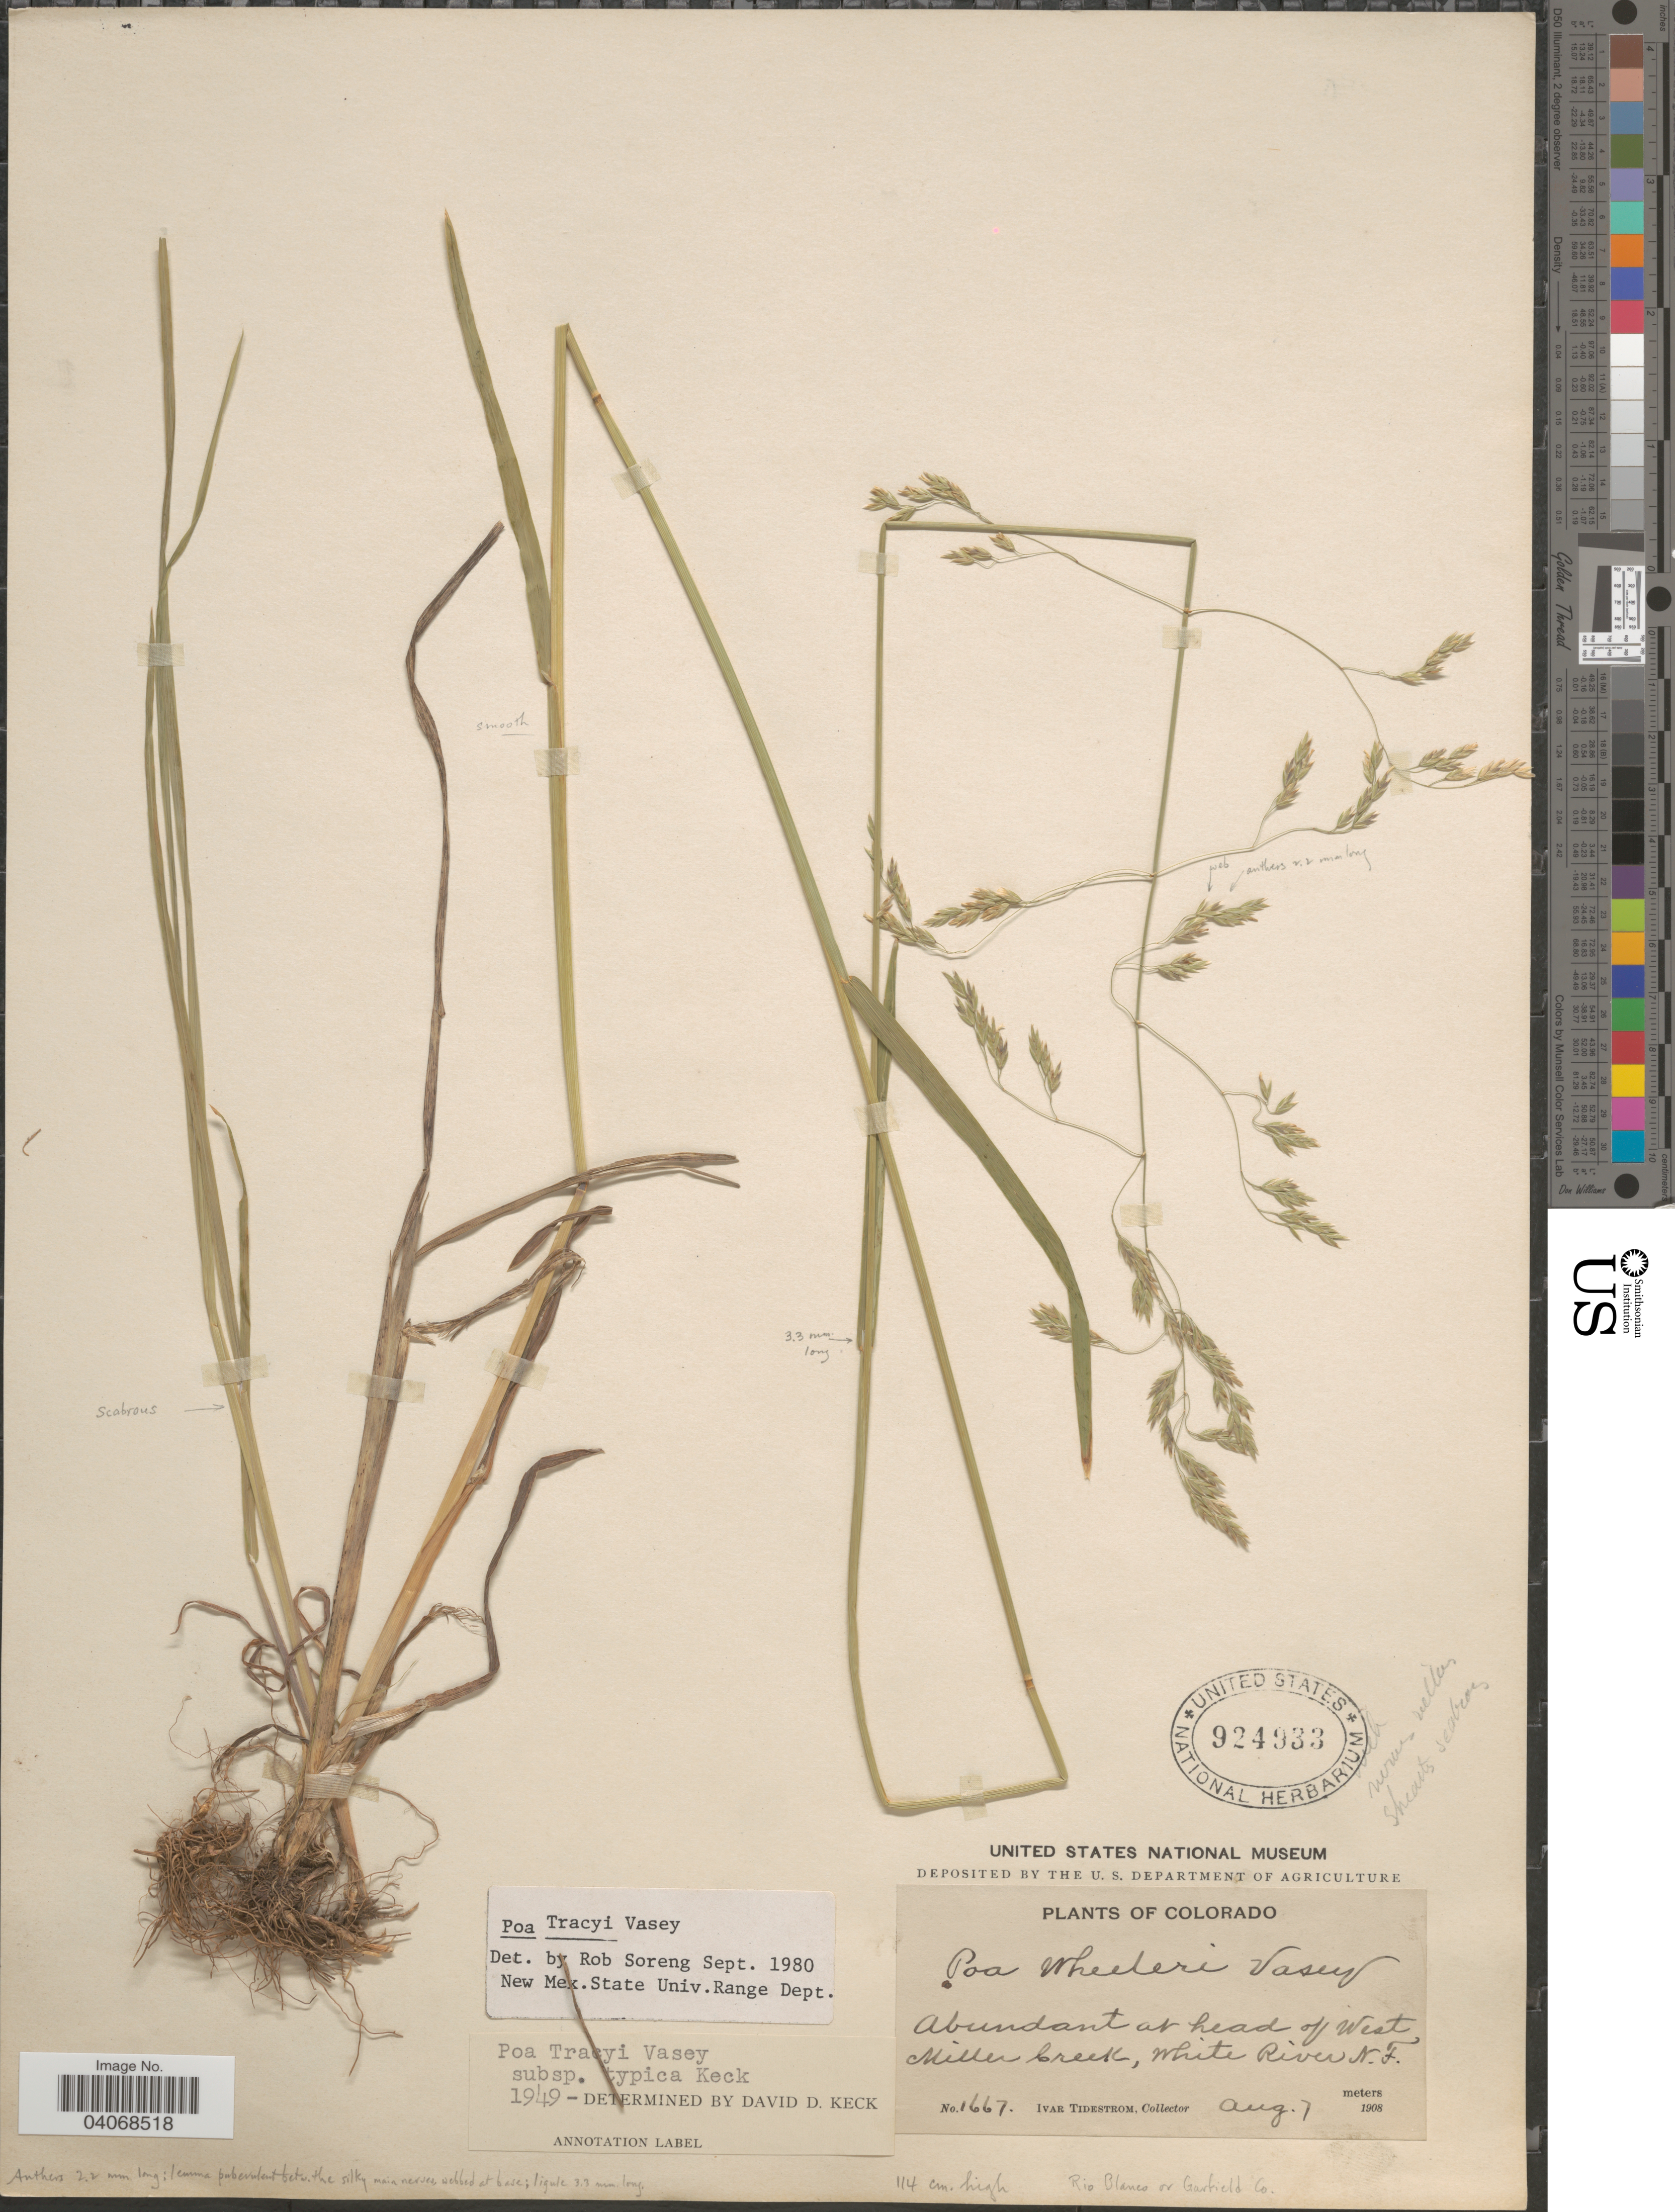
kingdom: Plantae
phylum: Tracheophyta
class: Liliopsida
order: Poales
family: Poaceae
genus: Poa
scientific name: Poa tracyi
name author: Vasey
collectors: I. F. Tidestrom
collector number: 1667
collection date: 1908-08-07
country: United States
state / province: Colorado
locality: Abundant at head of West Miller Creek, White River N. F. Rio Blanco or Garfield Co.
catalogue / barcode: US 924933